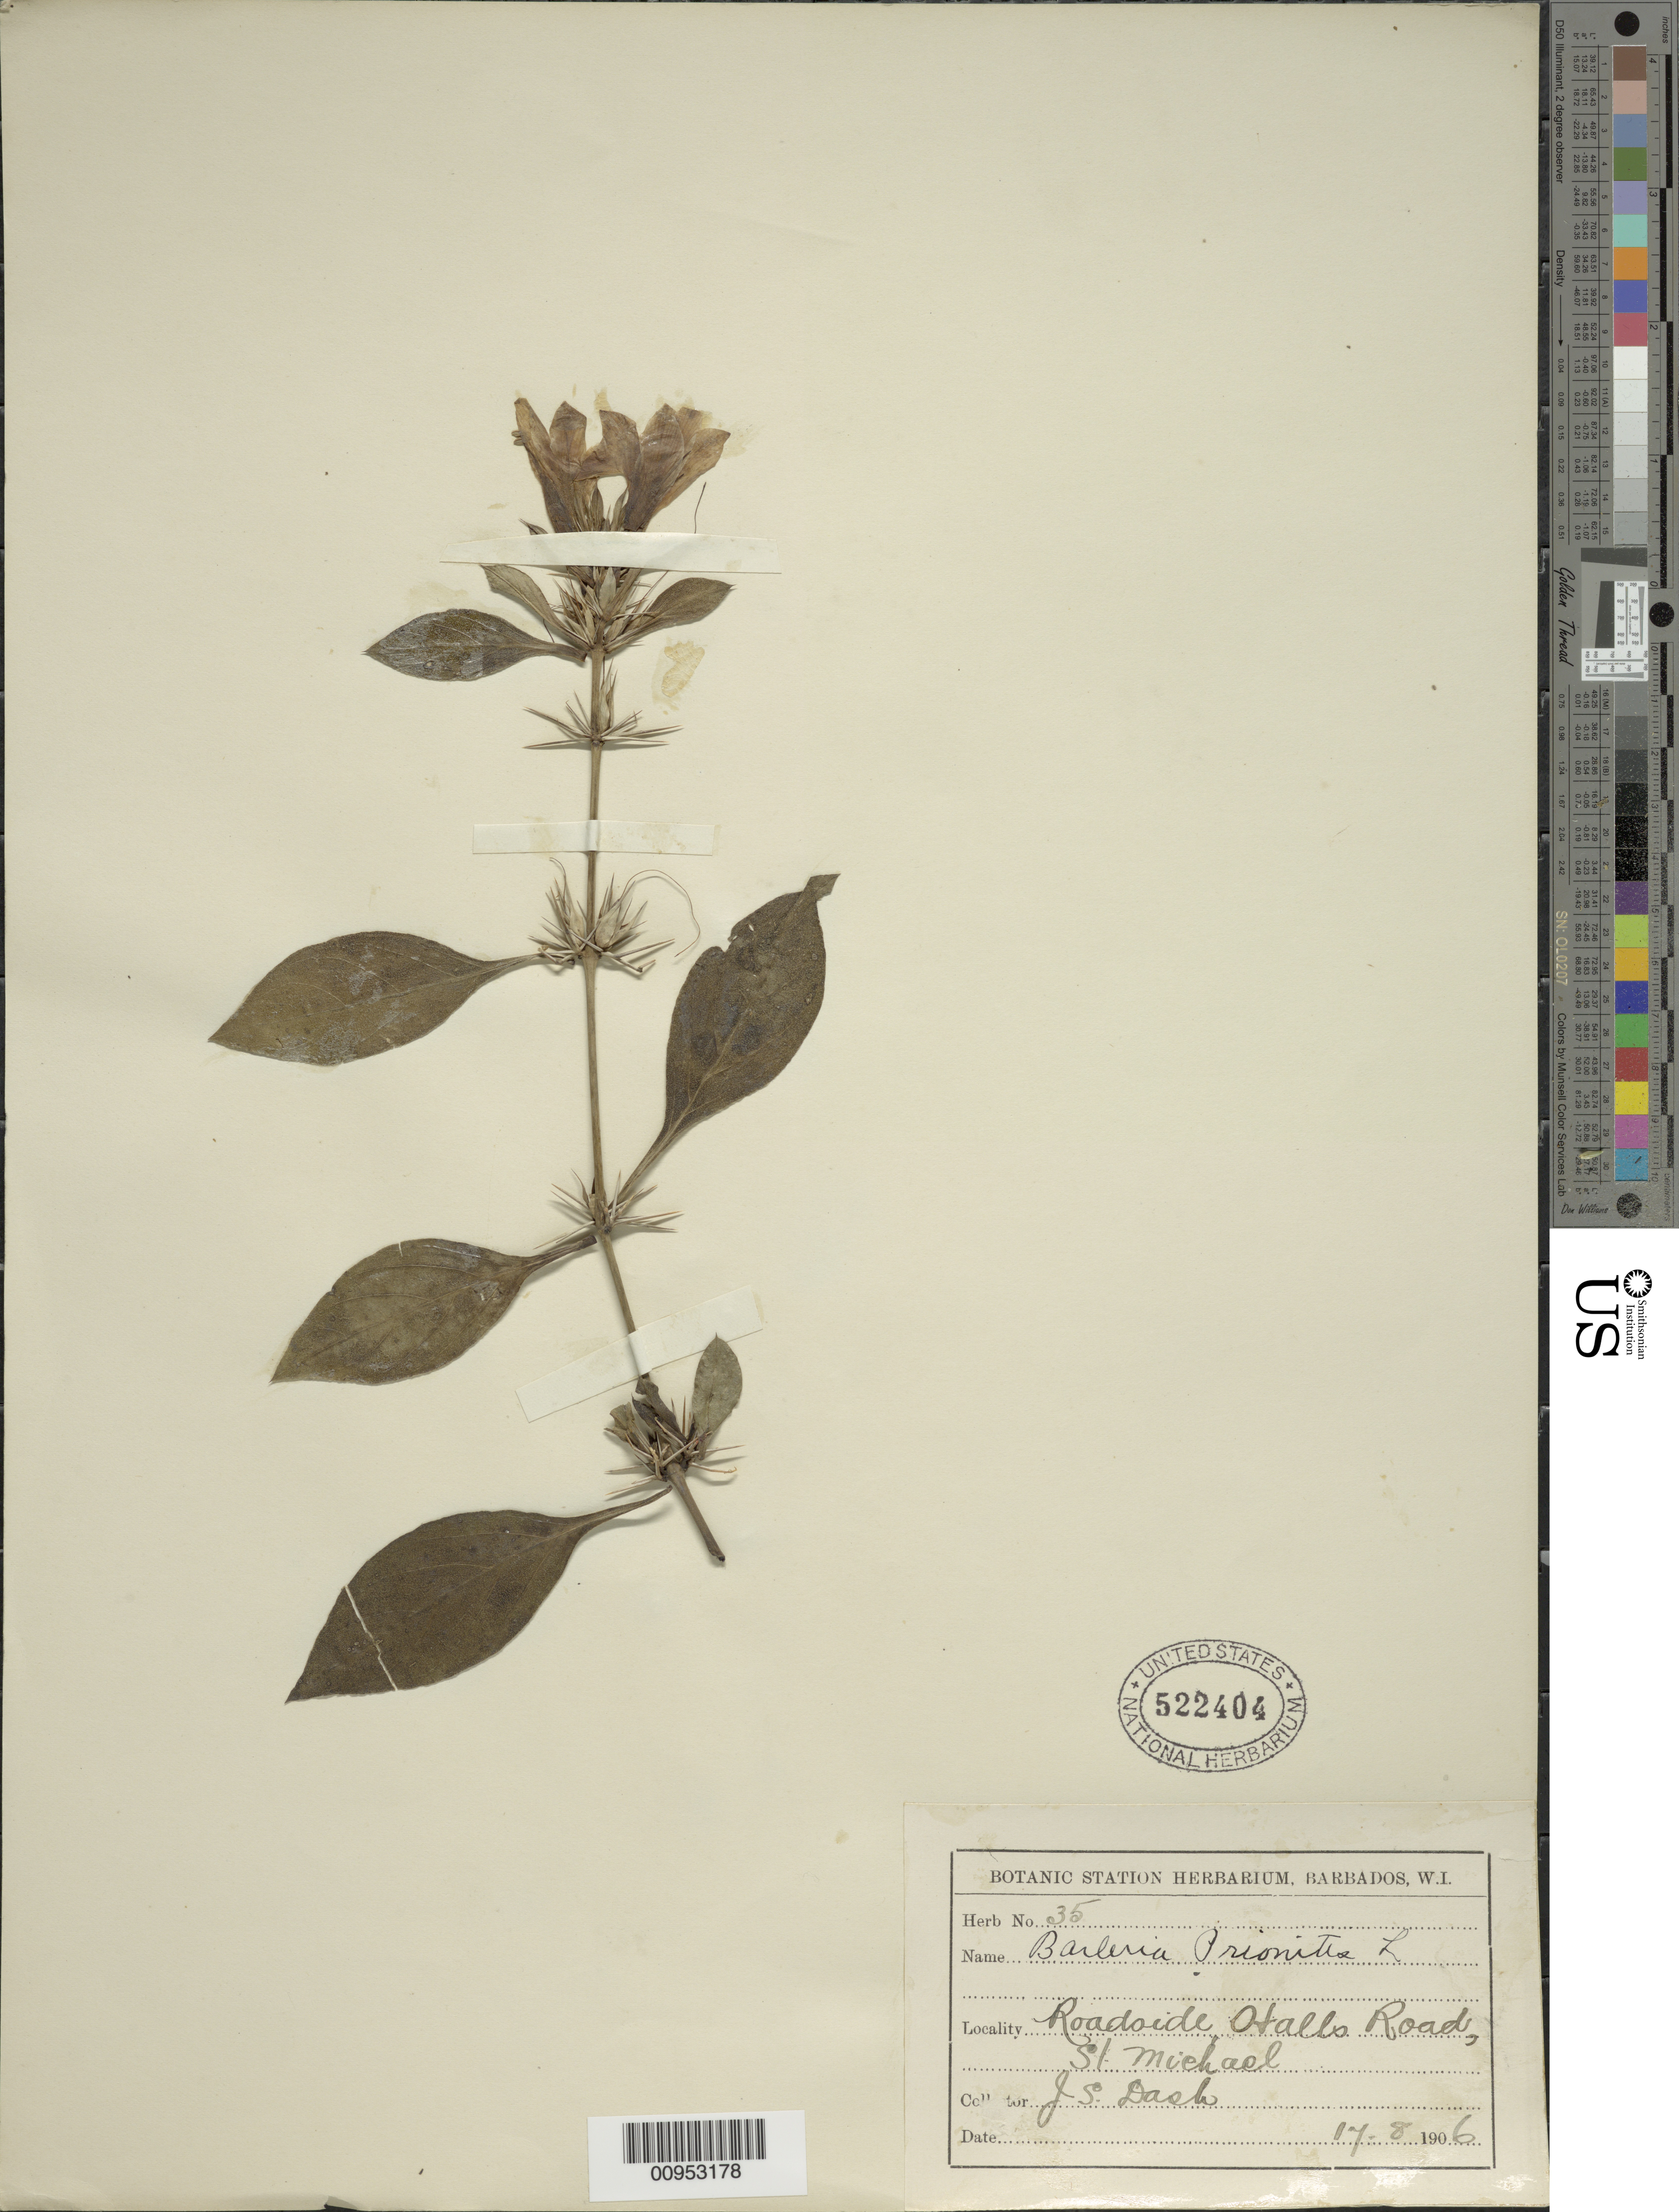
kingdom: Plantae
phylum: Tracheophyta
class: Magnoliopsida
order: Lamiales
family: Acanthaceae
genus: Barleria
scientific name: Barleria prionitis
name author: L.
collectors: J. Dash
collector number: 35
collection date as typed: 17 Aug 1906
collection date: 1906-08-17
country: Barbados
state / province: Saint Michael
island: Barbados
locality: Halls Road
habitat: Roadside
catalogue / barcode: US 522404